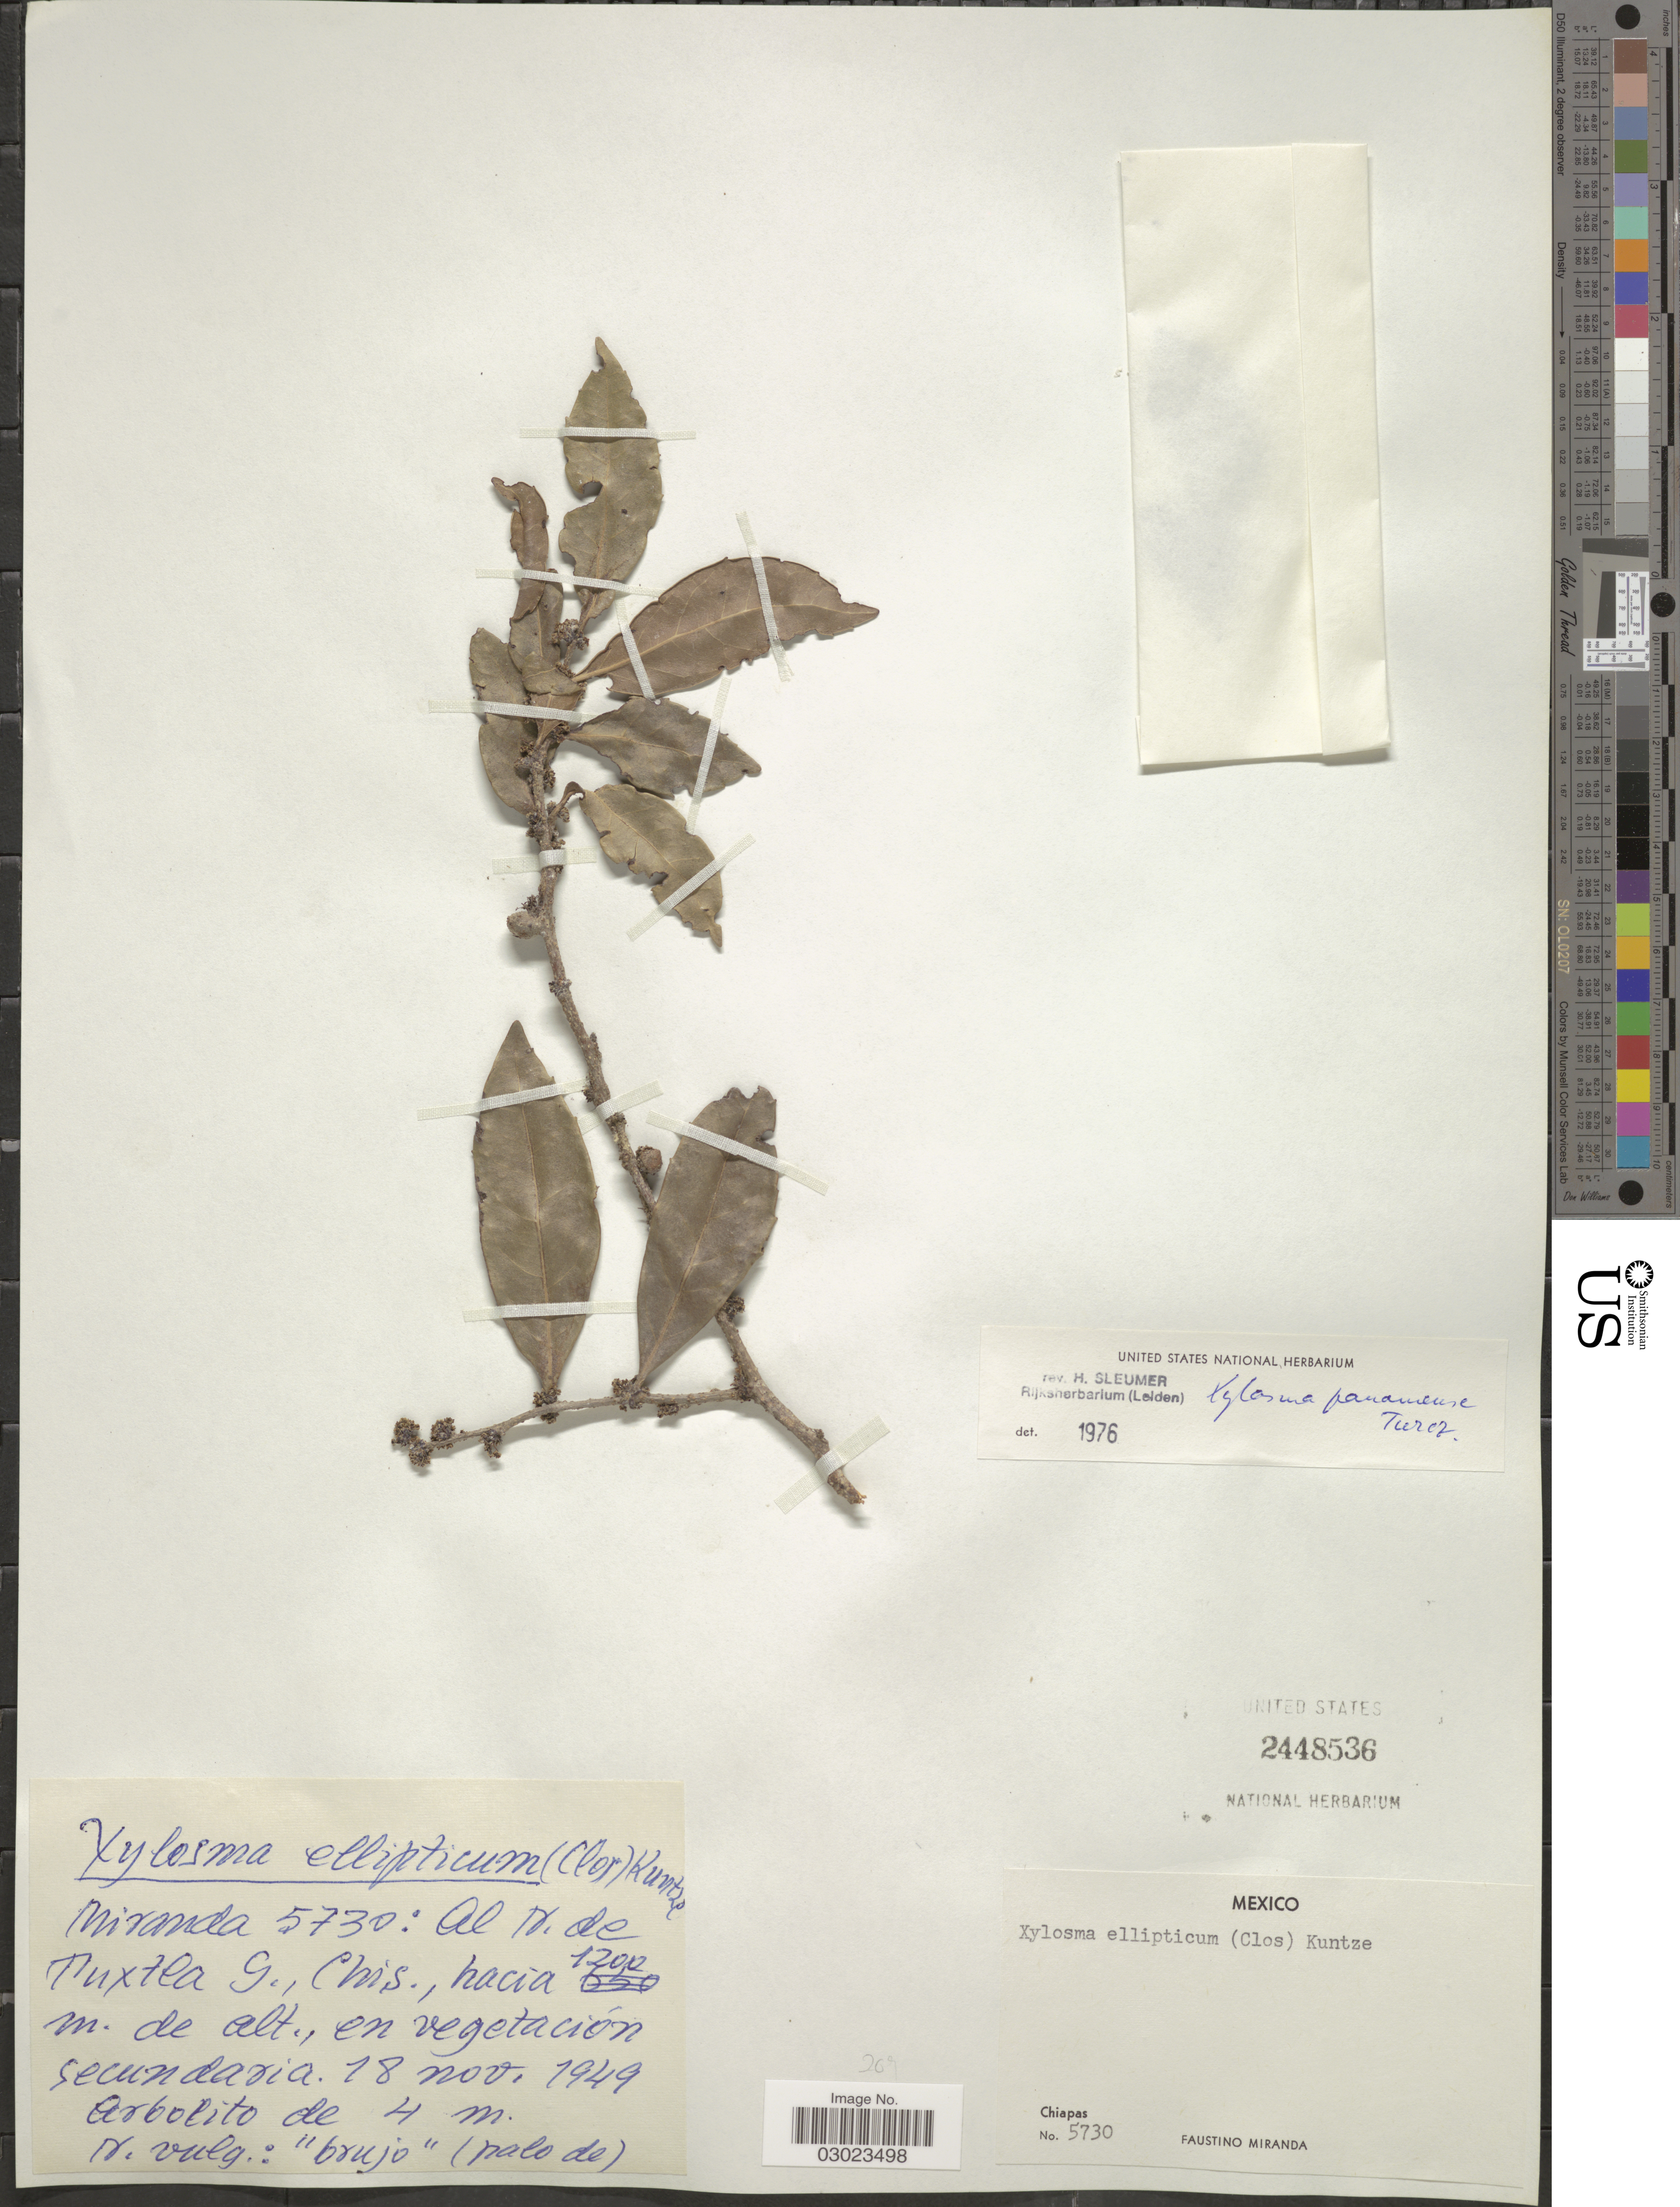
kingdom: Plantae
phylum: Tracheophyta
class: Magnoliopsida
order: Malpighiales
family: Salicaceae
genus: Xylosma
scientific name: Xylosma panamensis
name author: Turcz.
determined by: Sleumer, H. O.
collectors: F. Miranda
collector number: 5730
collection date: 1949-11-18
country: Mexico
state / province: Chiapas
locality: Al N. de Tuxtla G., Chis.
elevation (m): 1200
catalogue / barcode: US 2448536